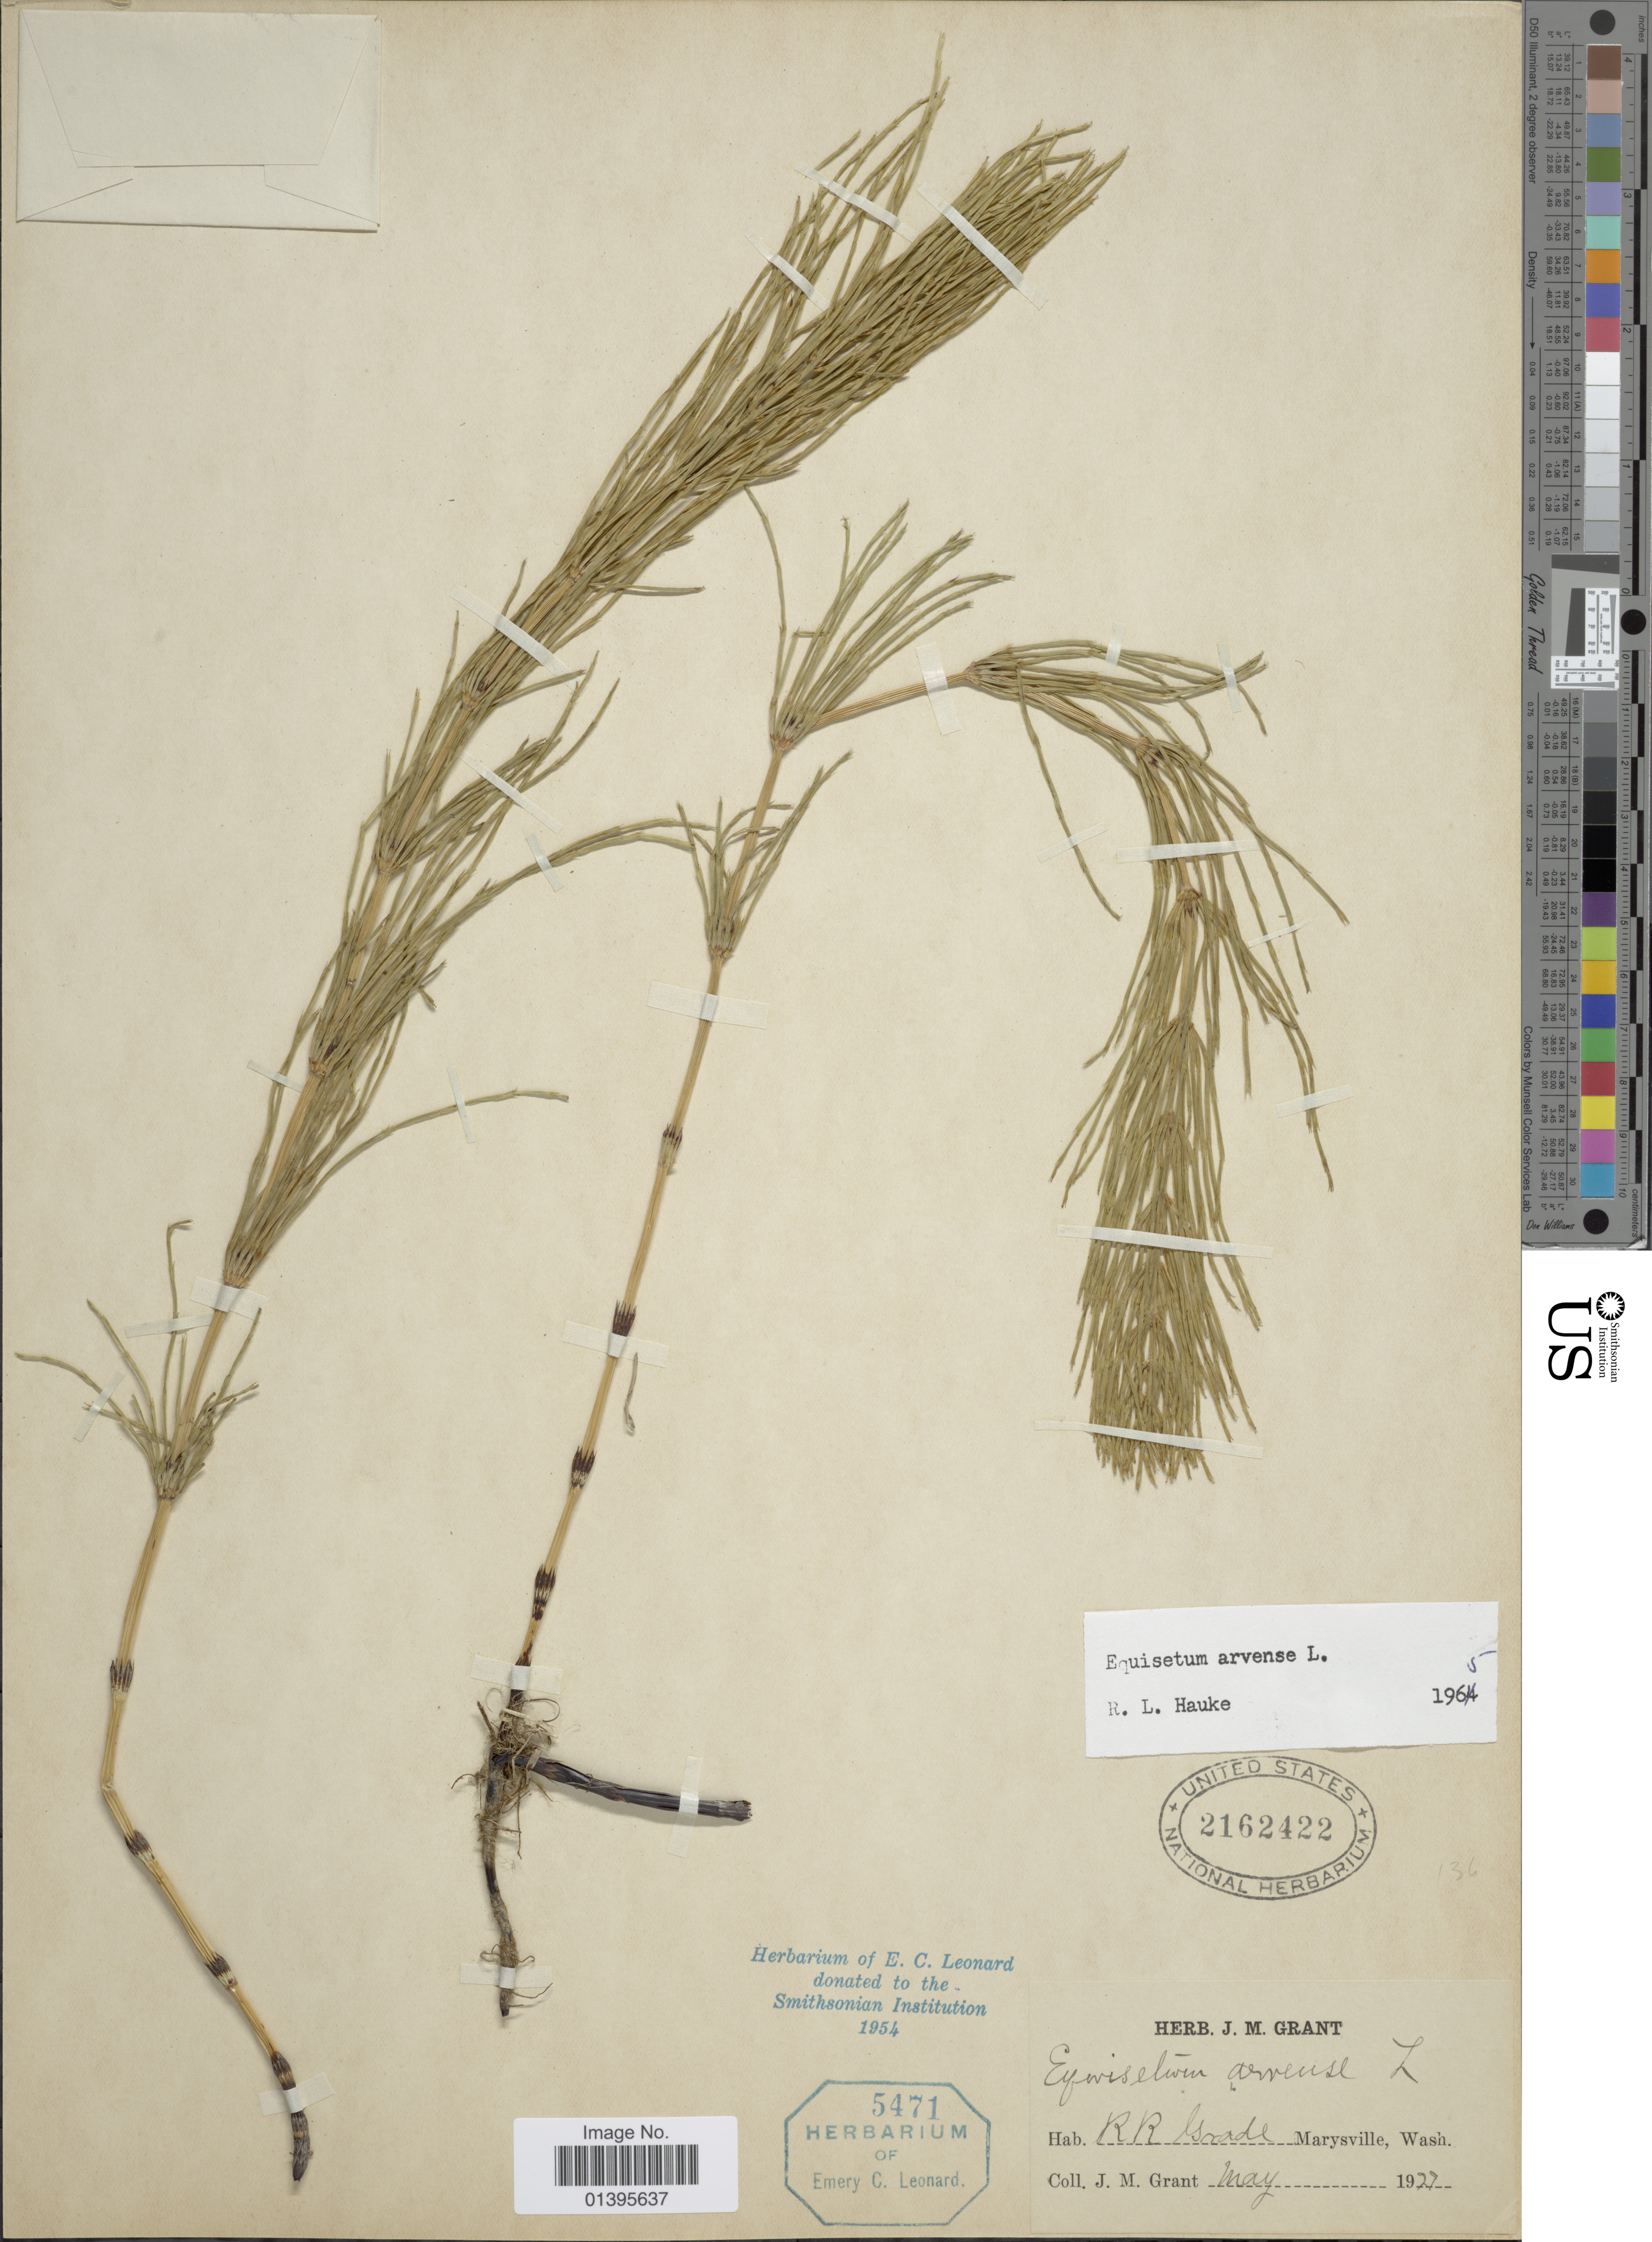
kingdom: Plantae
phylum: Tracheophyta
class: Polypodiopsida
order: Equisetales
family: Equisetaceae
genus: Equisetum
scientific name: Equisetum arvense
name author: L.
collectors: J. M. Grant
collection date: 1927-05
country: United States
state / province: Washington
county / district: Snohomish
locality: RR Grade Marysville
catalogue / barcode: US 2162422